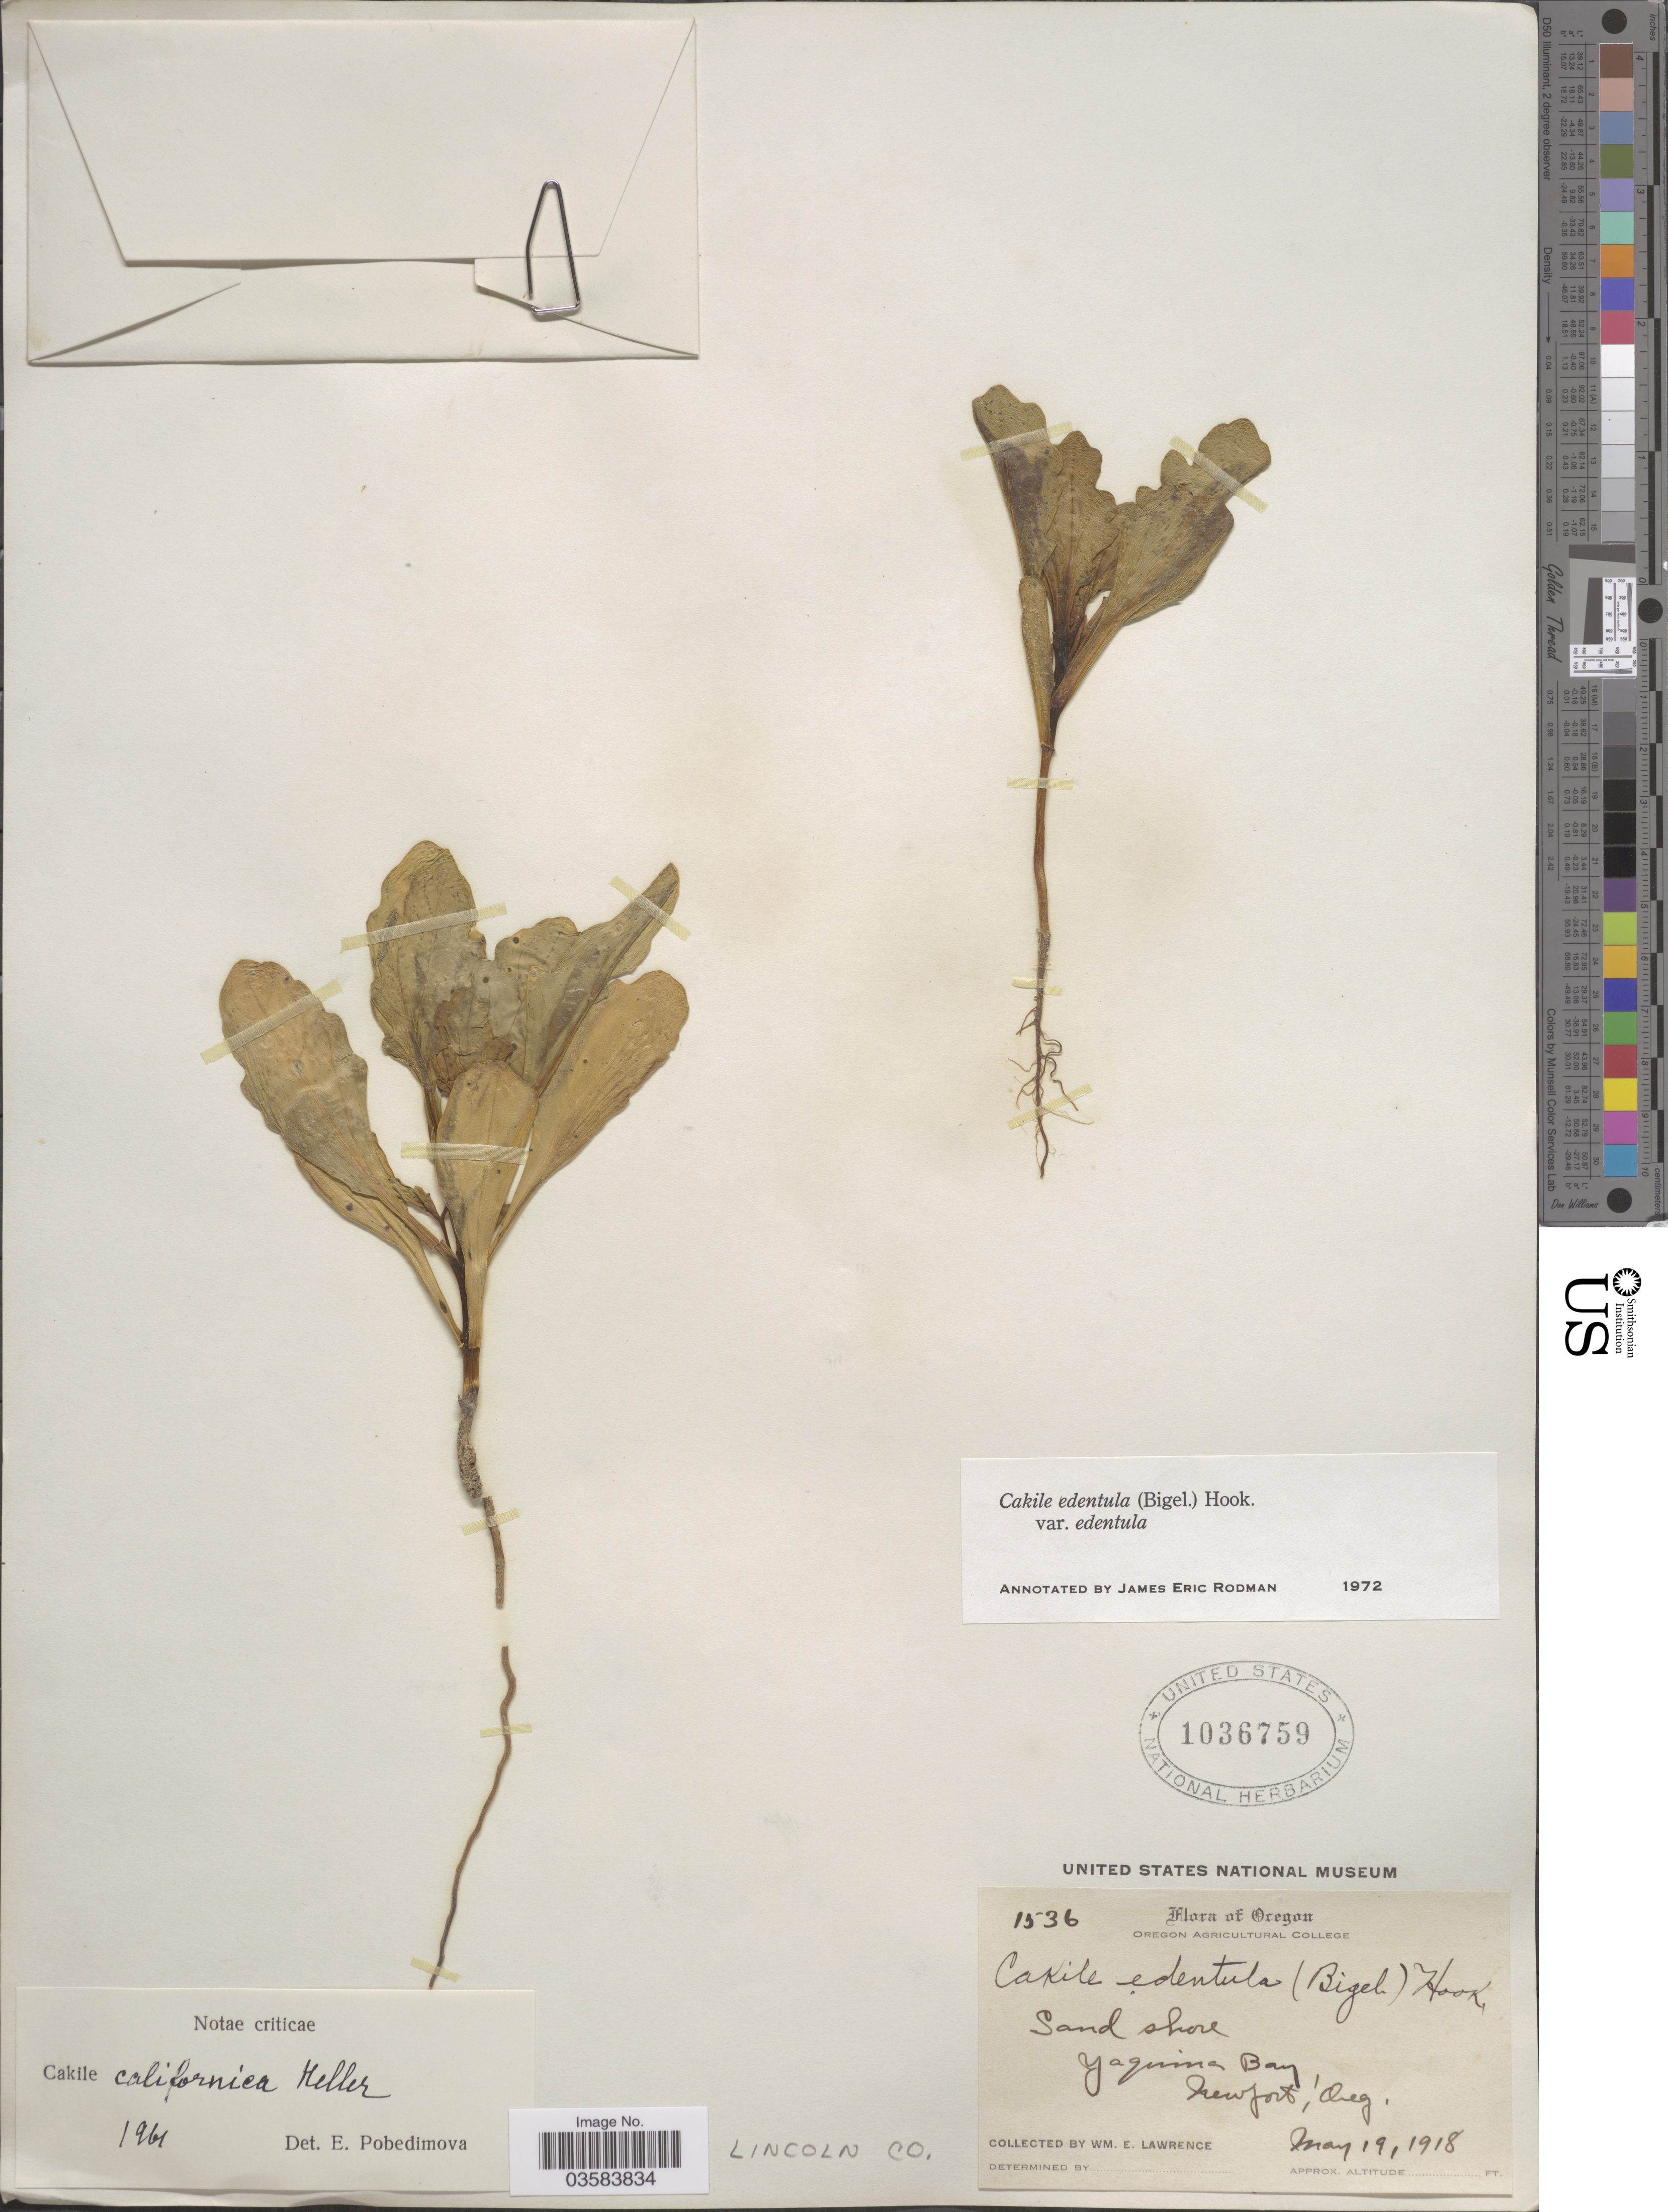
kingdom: Plantae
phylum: Tracheophyta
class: Magnoliopsida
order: Brassicales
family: Brassicaceae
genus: Cakile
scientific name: Cakile edentula var. edentula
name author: (Bigelow) Hook.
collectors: W. Lawrence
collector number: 1536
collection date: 1918-05-19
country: United States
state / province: Oregon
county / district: Lincoln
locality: Sand shore Yaquina Bay, Newfort. Lincoln Co.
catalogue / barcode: US 1036759